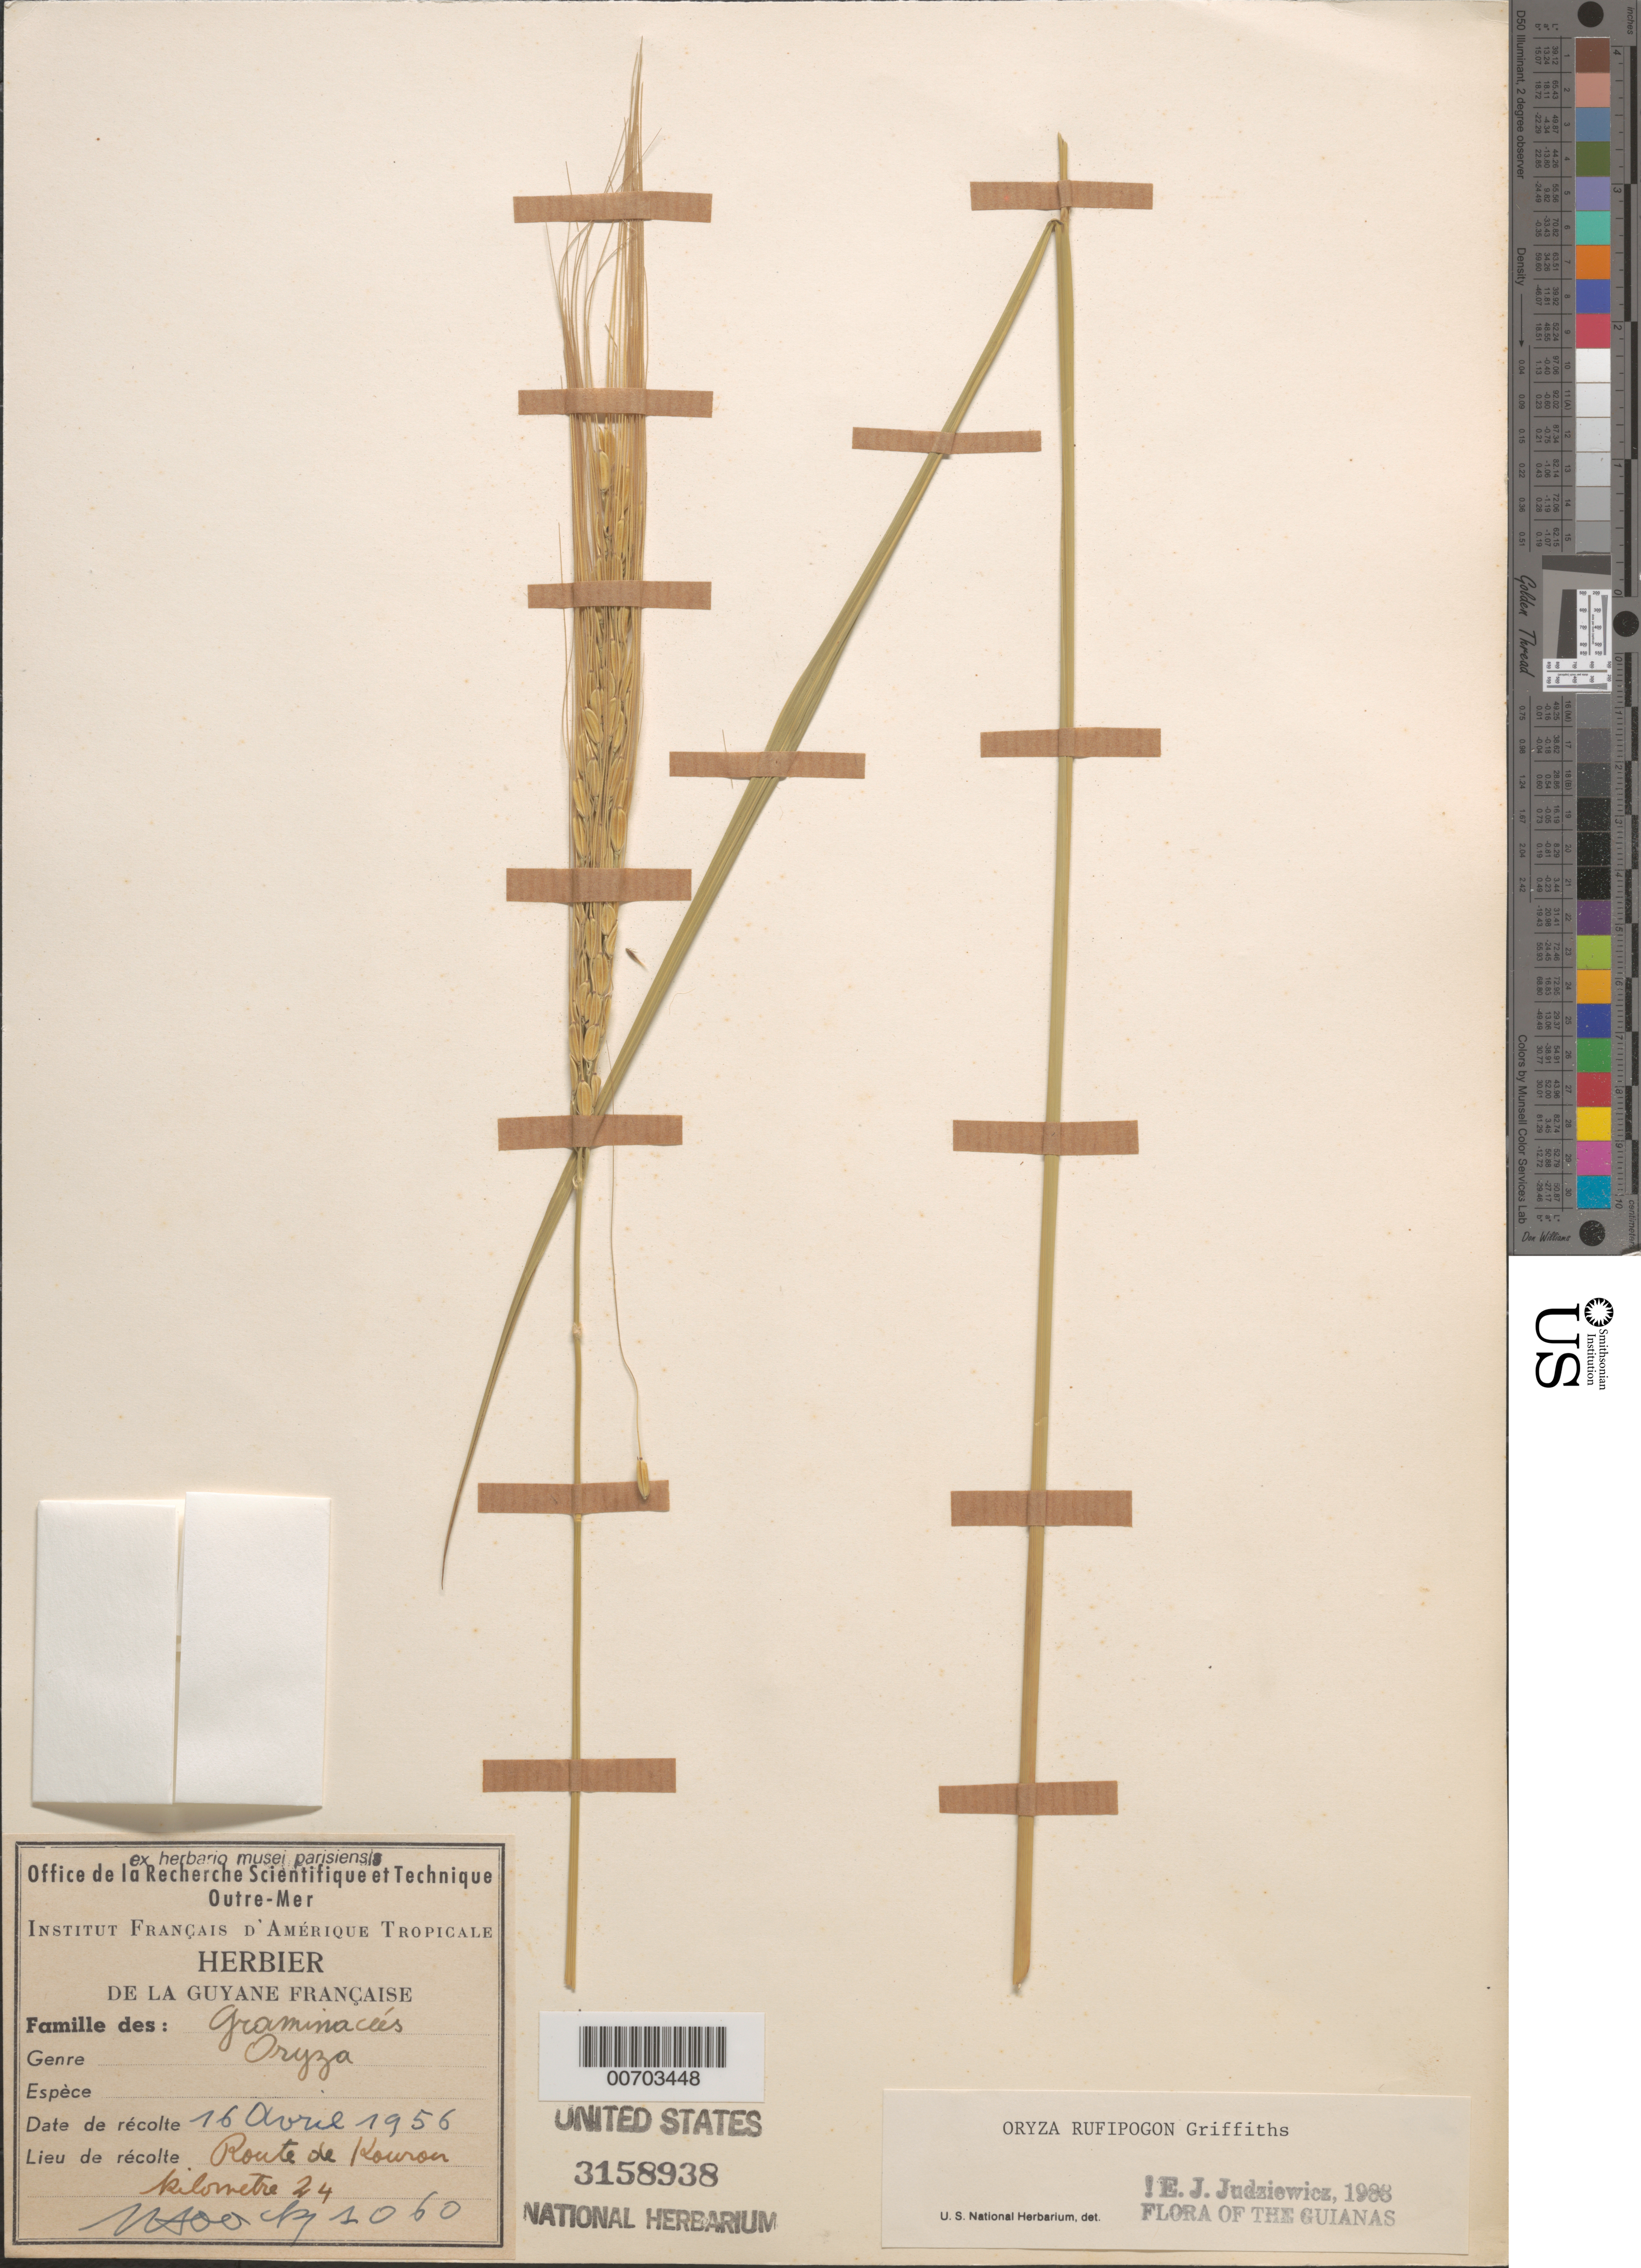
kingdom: Plantae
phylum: Tracheophyta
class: Liliopsida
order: Poales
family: Poaceae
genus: Oryza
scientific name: Oryza rufipogon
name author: Griffith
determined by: Judziewicz, E. J.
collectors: J. Hoock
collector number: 1060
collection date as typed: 14-Apr-56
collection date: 1956-04-14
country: French Guiana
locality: Route de Kourou, environs du km 24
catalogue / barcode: US 3158938